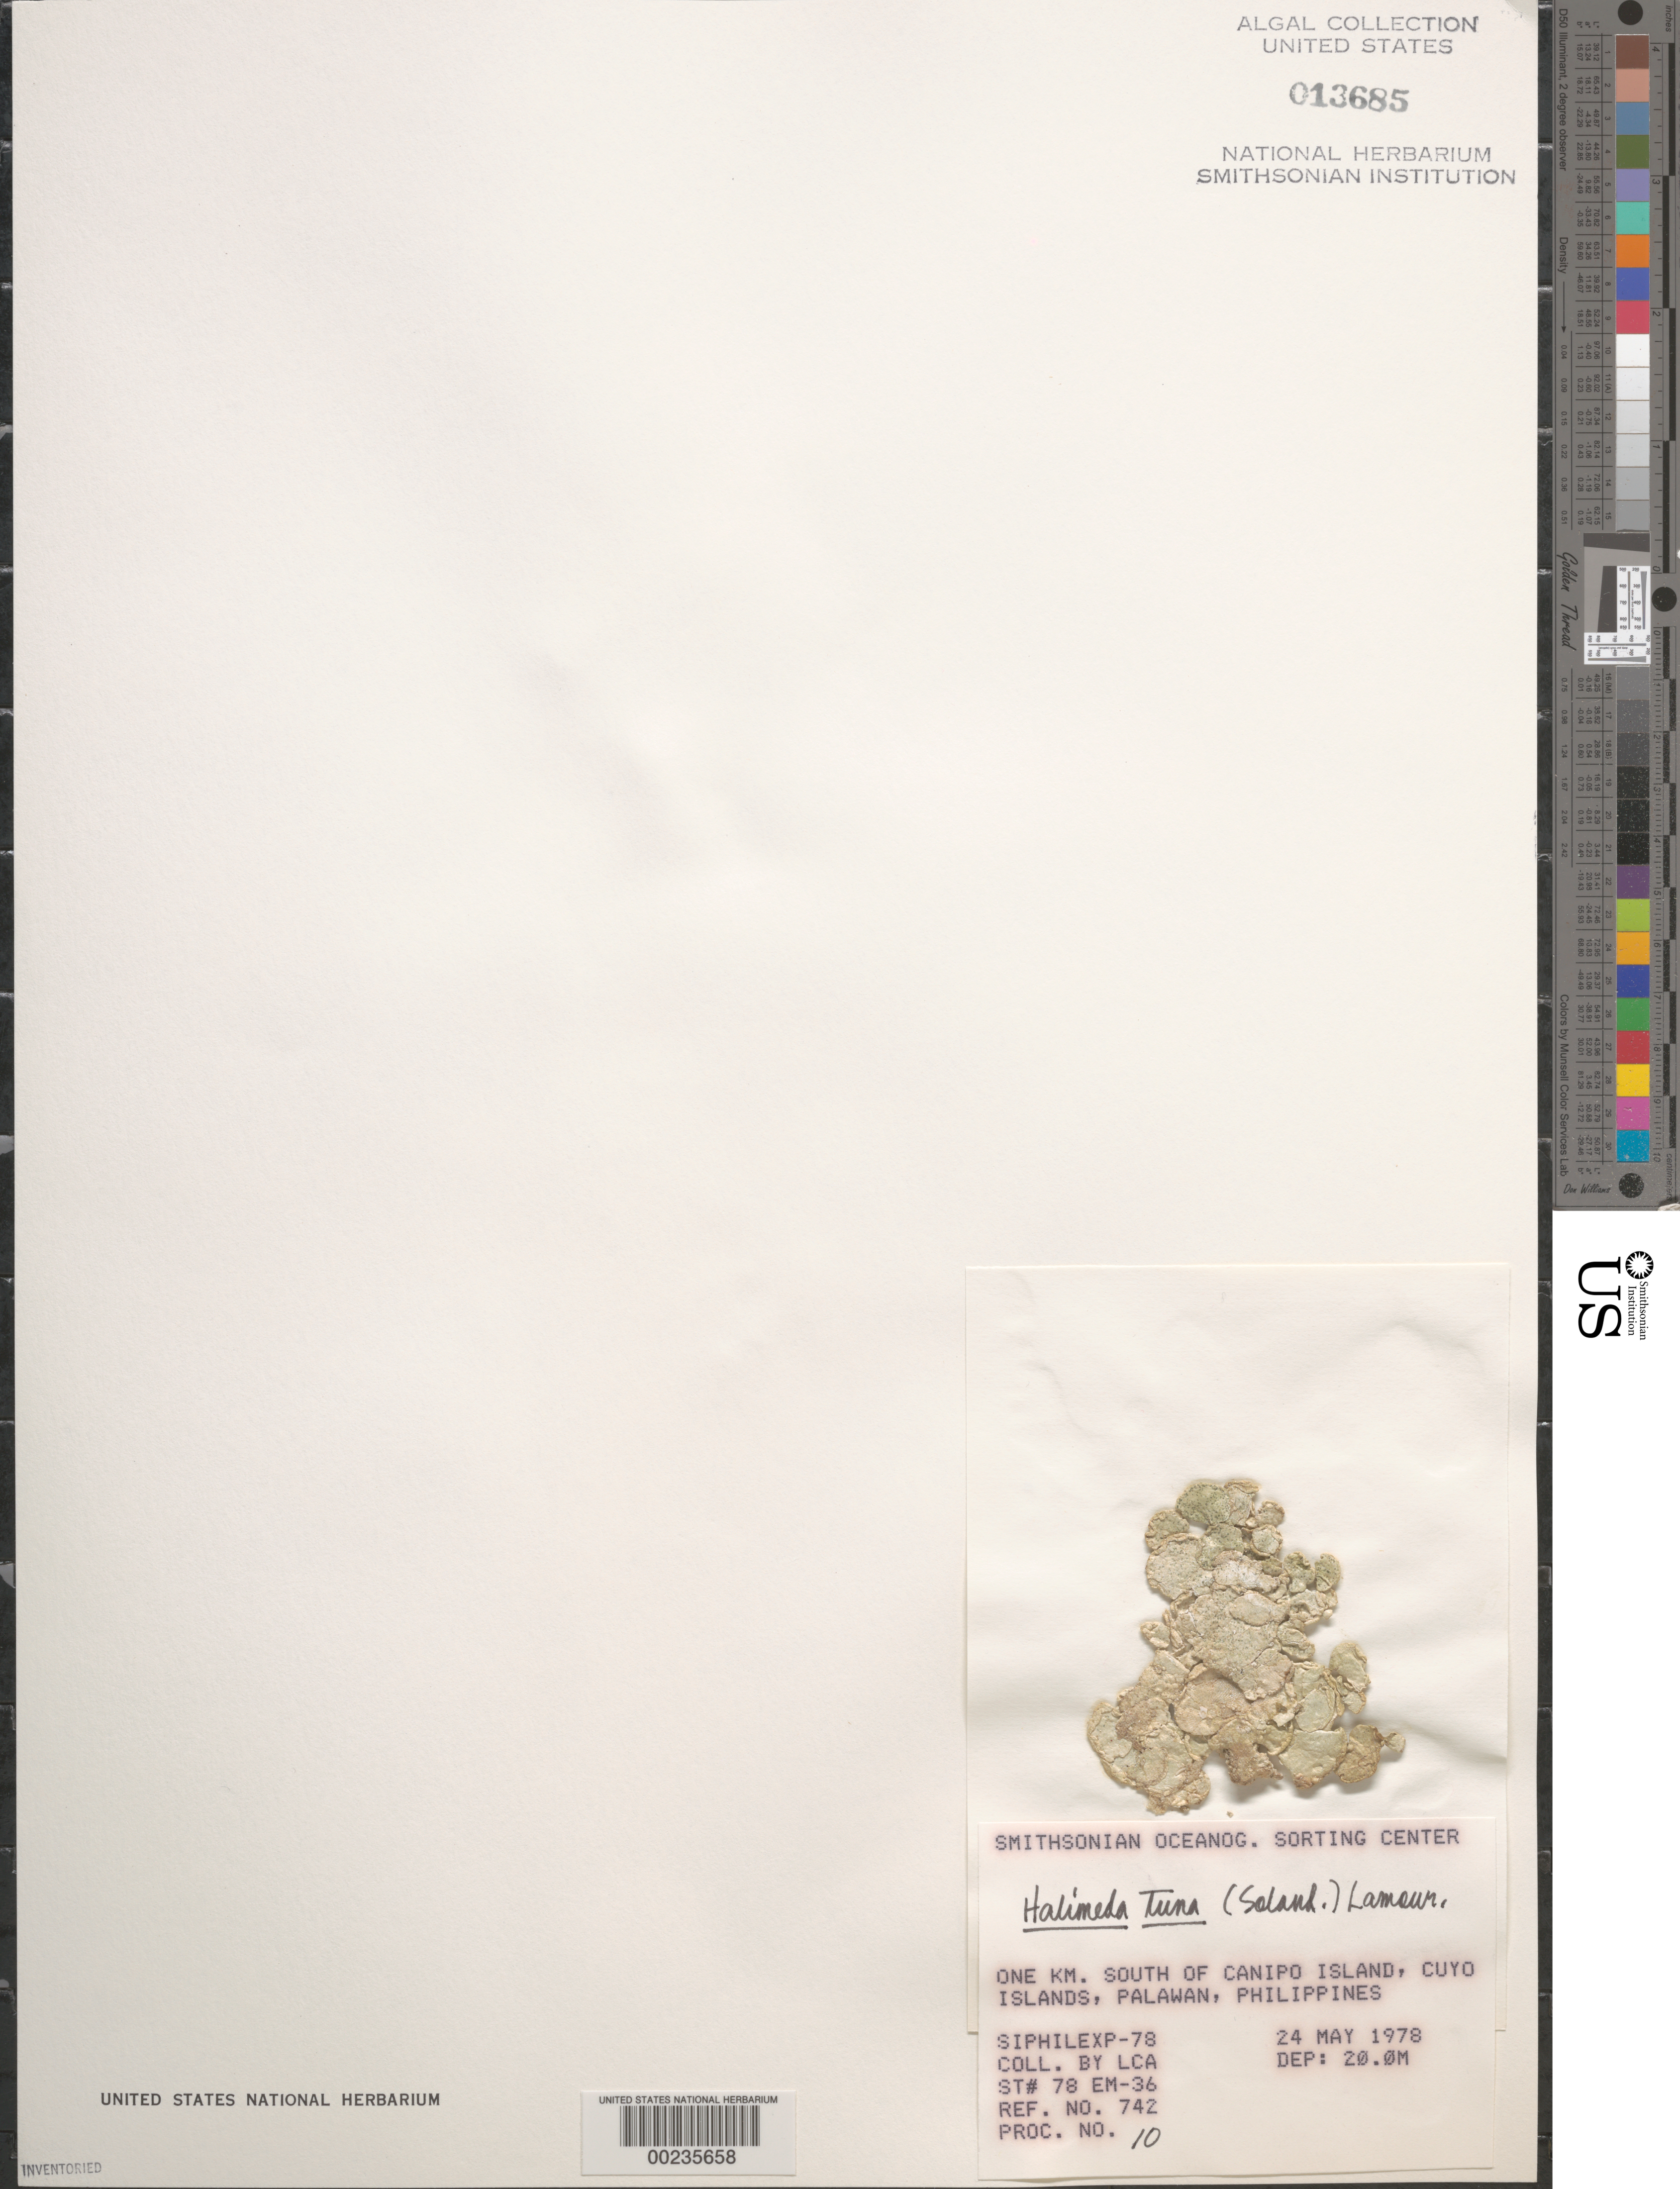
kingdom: Plantae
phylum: Chlorophyta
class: Ulvophyceae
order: Bryopsidales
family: Halimedaceae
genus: Halimeda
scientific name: Halimeda tuna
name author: (J. Ellis & Sol.) J.V.Lamouroux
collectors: SOSC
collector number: Station 78 Em-36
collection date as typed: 24 May 1978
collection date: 1978-05-24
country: Philippines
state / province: Mimaropa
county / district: Palawan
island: Canipo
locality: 1 km south of Canipo Island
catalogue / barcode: US 13685